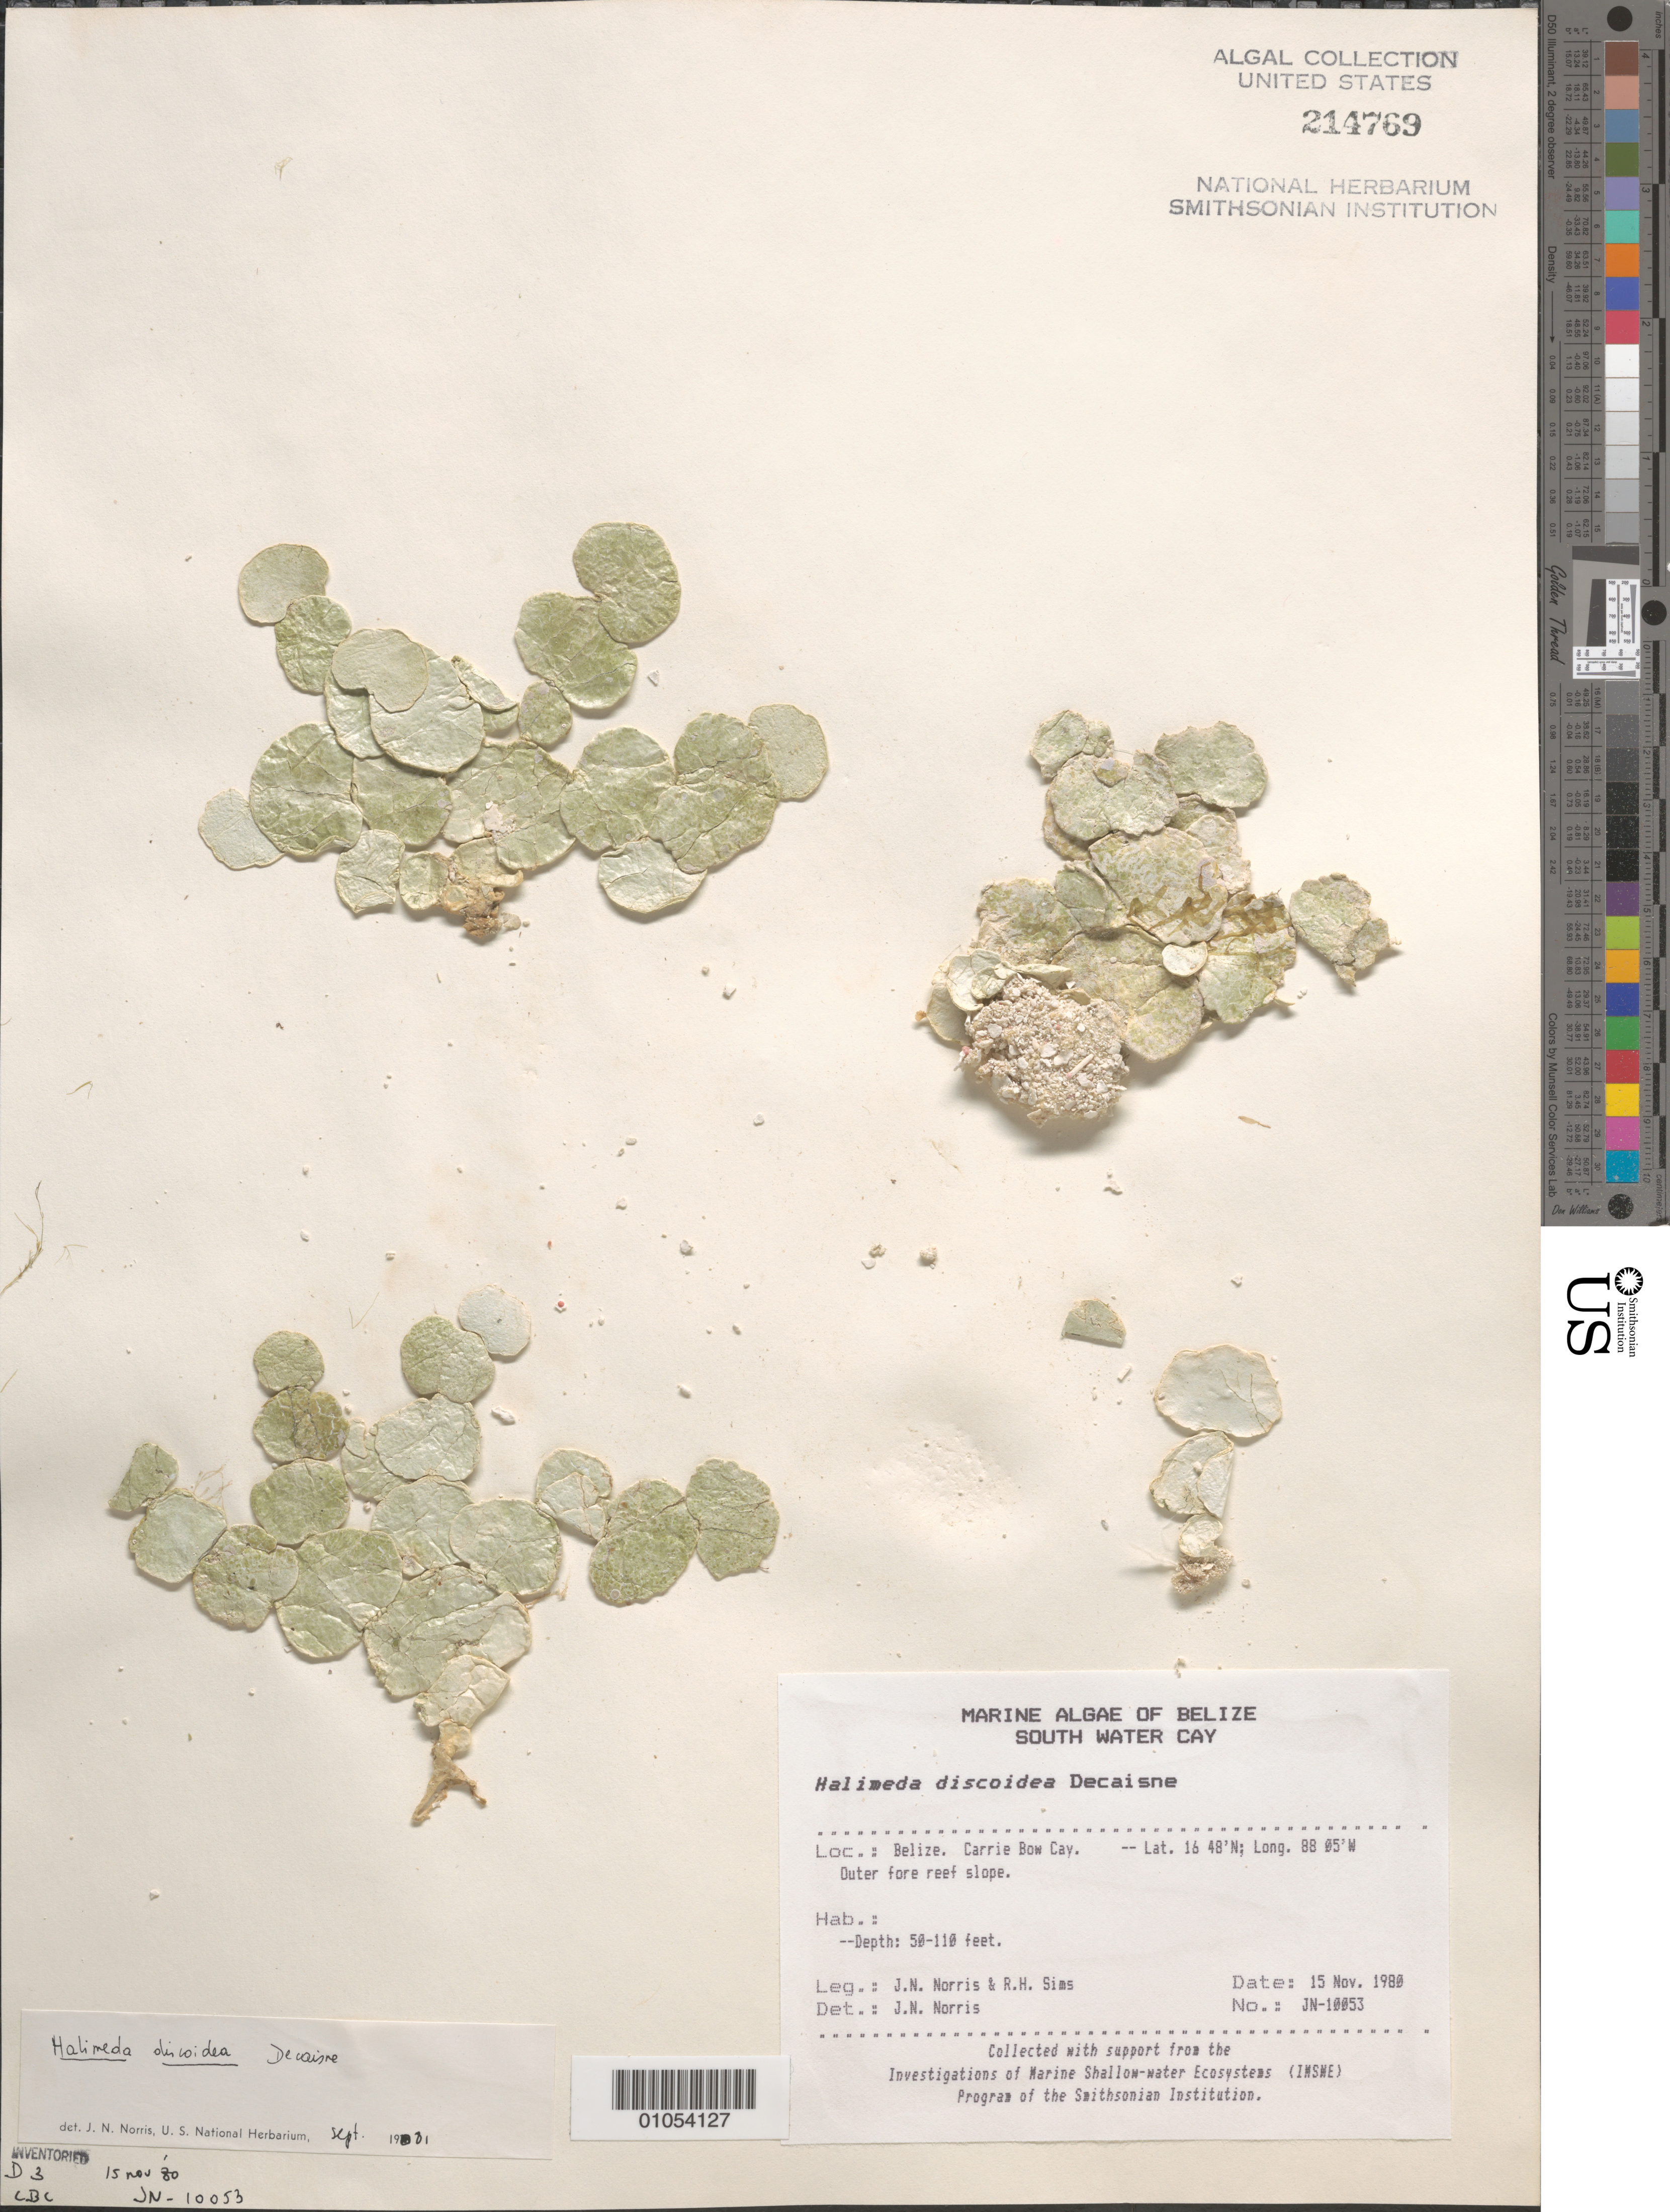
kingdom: Plantae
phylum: Chlorophyta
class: Ulvophyceae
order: Bryopsidales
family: Halimedaceae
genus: Halimeda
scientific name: Halimeda discoidea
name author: Decne.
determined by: Norris, James N.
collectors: J. N. Norris & R. H. Sims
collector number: JN-10053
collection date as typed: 15 Nov 1980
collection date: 1980-11-15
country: Belize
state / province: Stann Creek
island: Carrie Bow Cay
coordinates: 16 48'N, 88 05'W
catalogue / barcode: US 214769